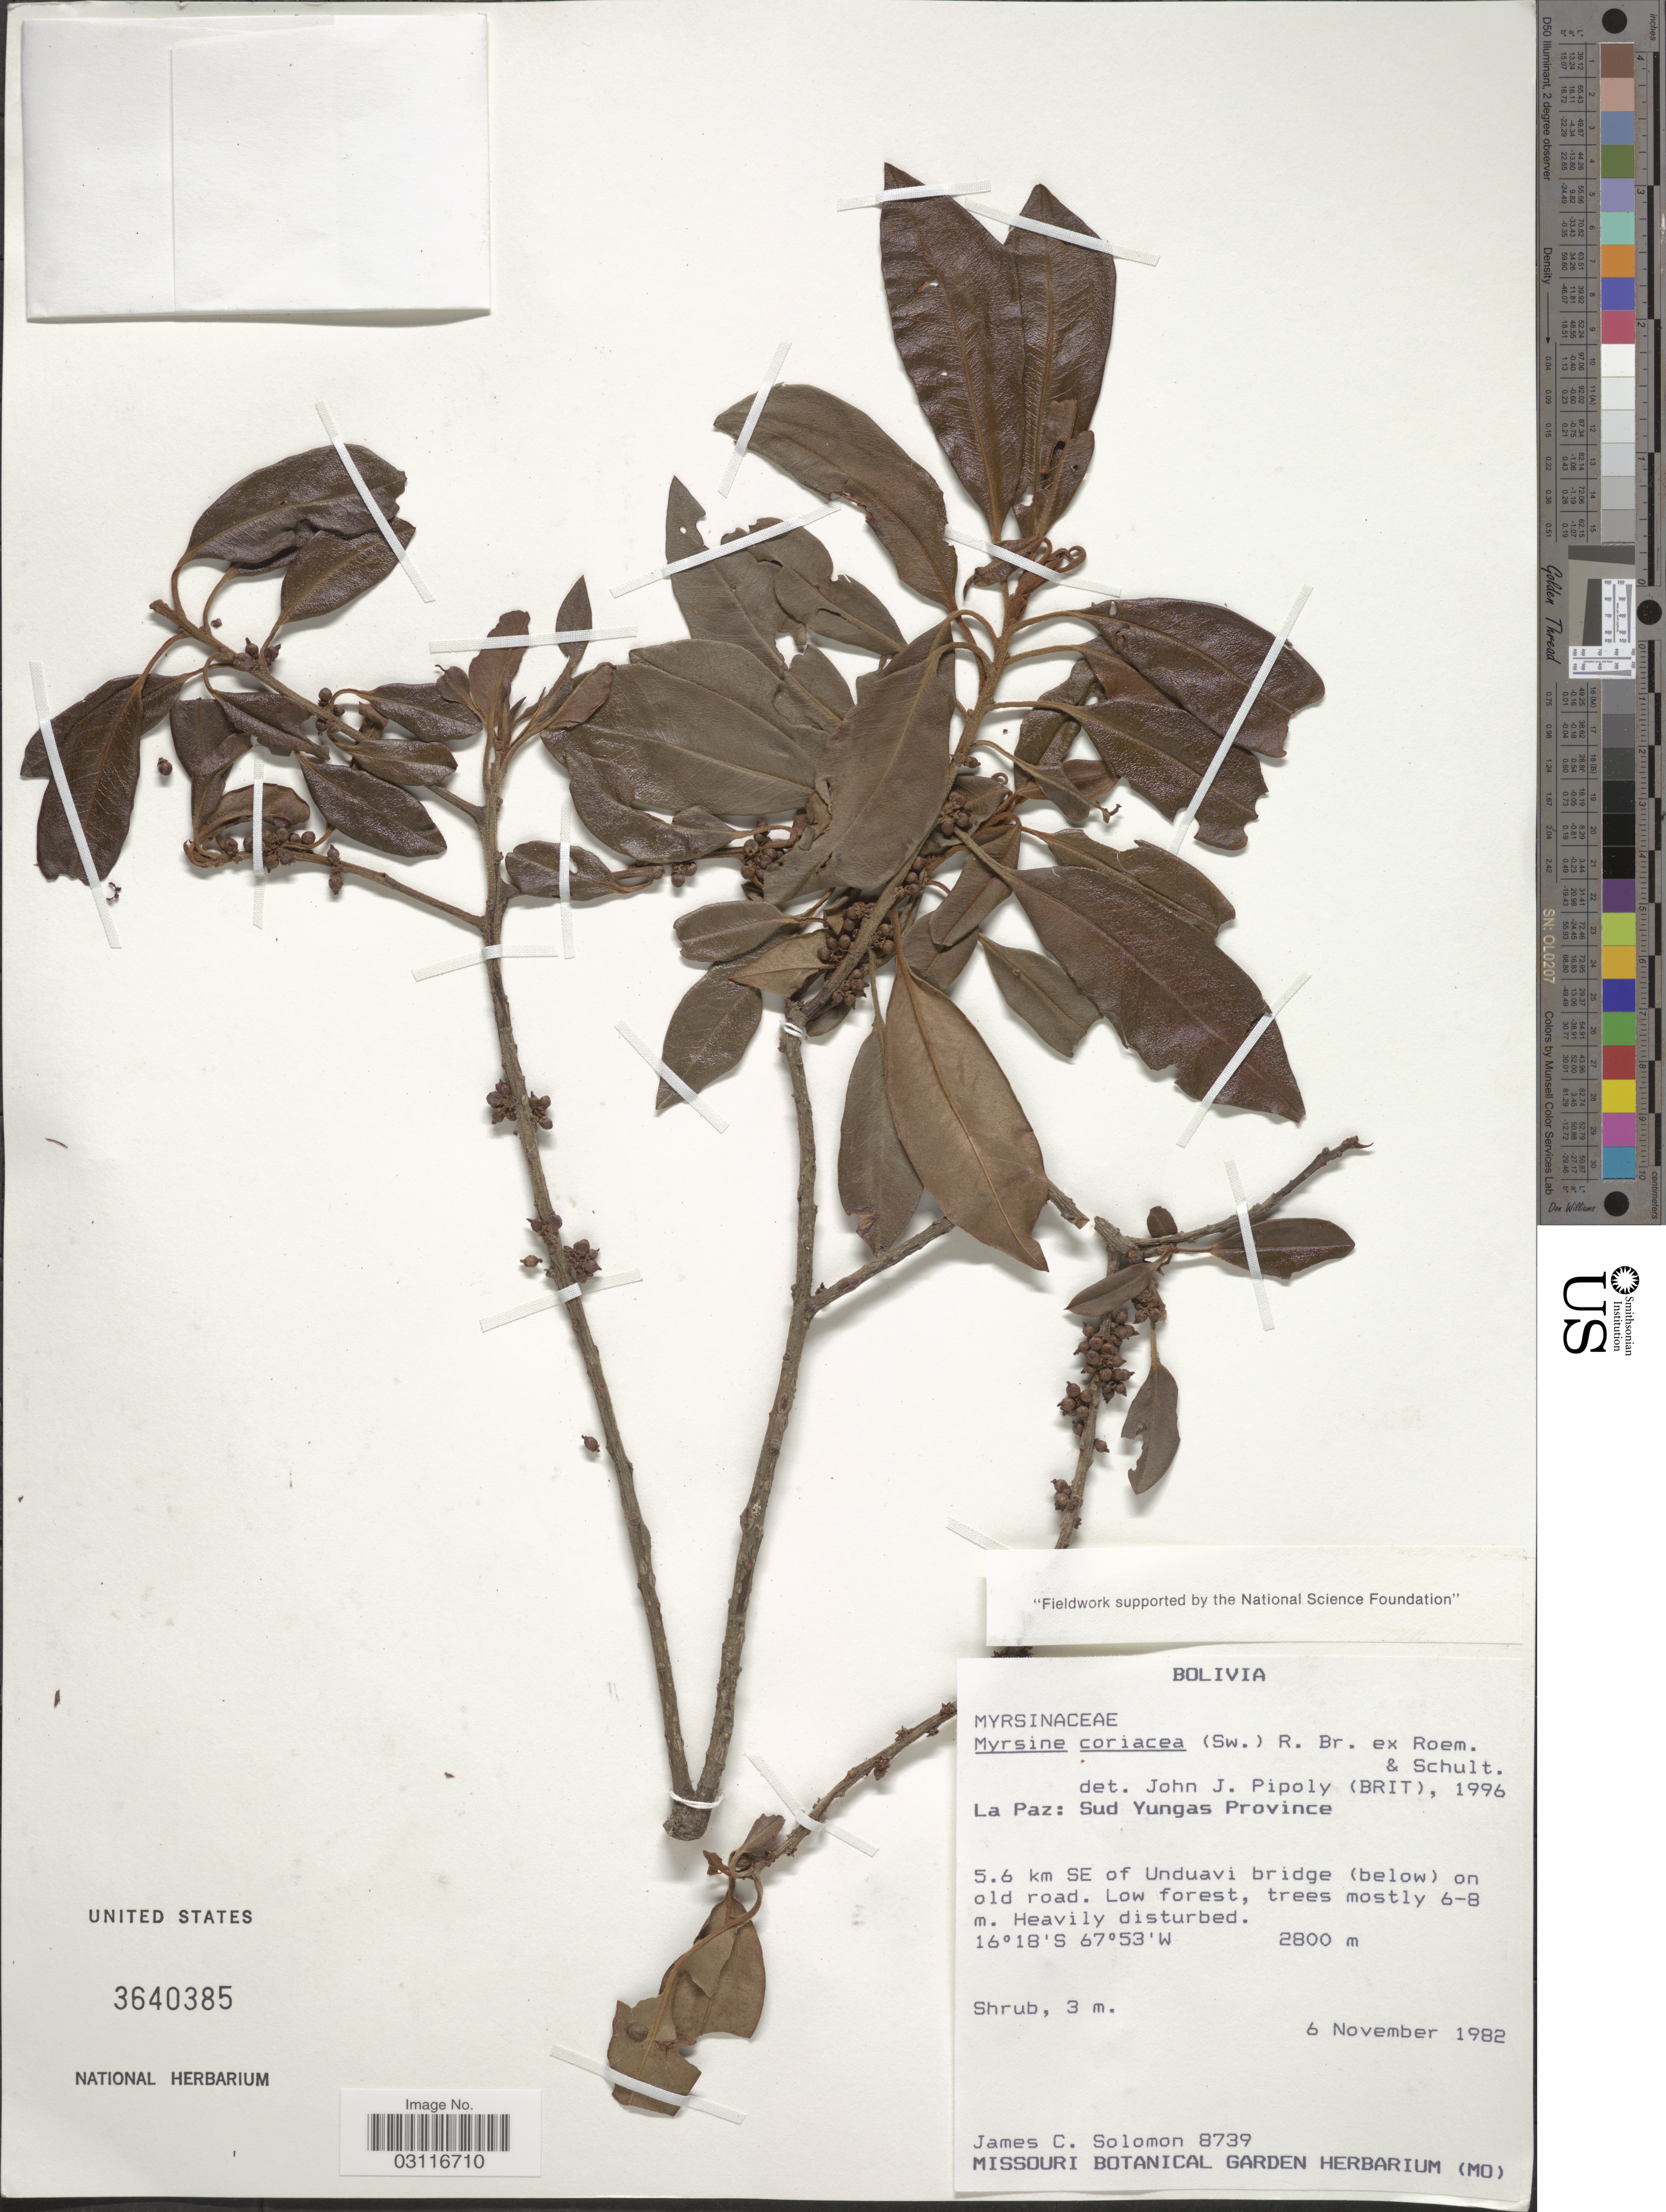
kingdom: Plantae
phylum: Tracheophyta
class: Magnoliopsida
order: Ericales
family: Primulaceae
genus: Myrsine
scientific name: Myrsine coriacea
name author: (Sw.) R. Br. ex Roem. & Schult.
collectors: J. C. Solomon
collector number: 8739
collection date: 1982-11-06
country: Bolivia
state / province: La Paz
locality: Sud Yungas Province. 5.6 km SE of Unduavi bridge (below) on old road.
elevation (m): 2800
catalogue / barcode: US 3640385